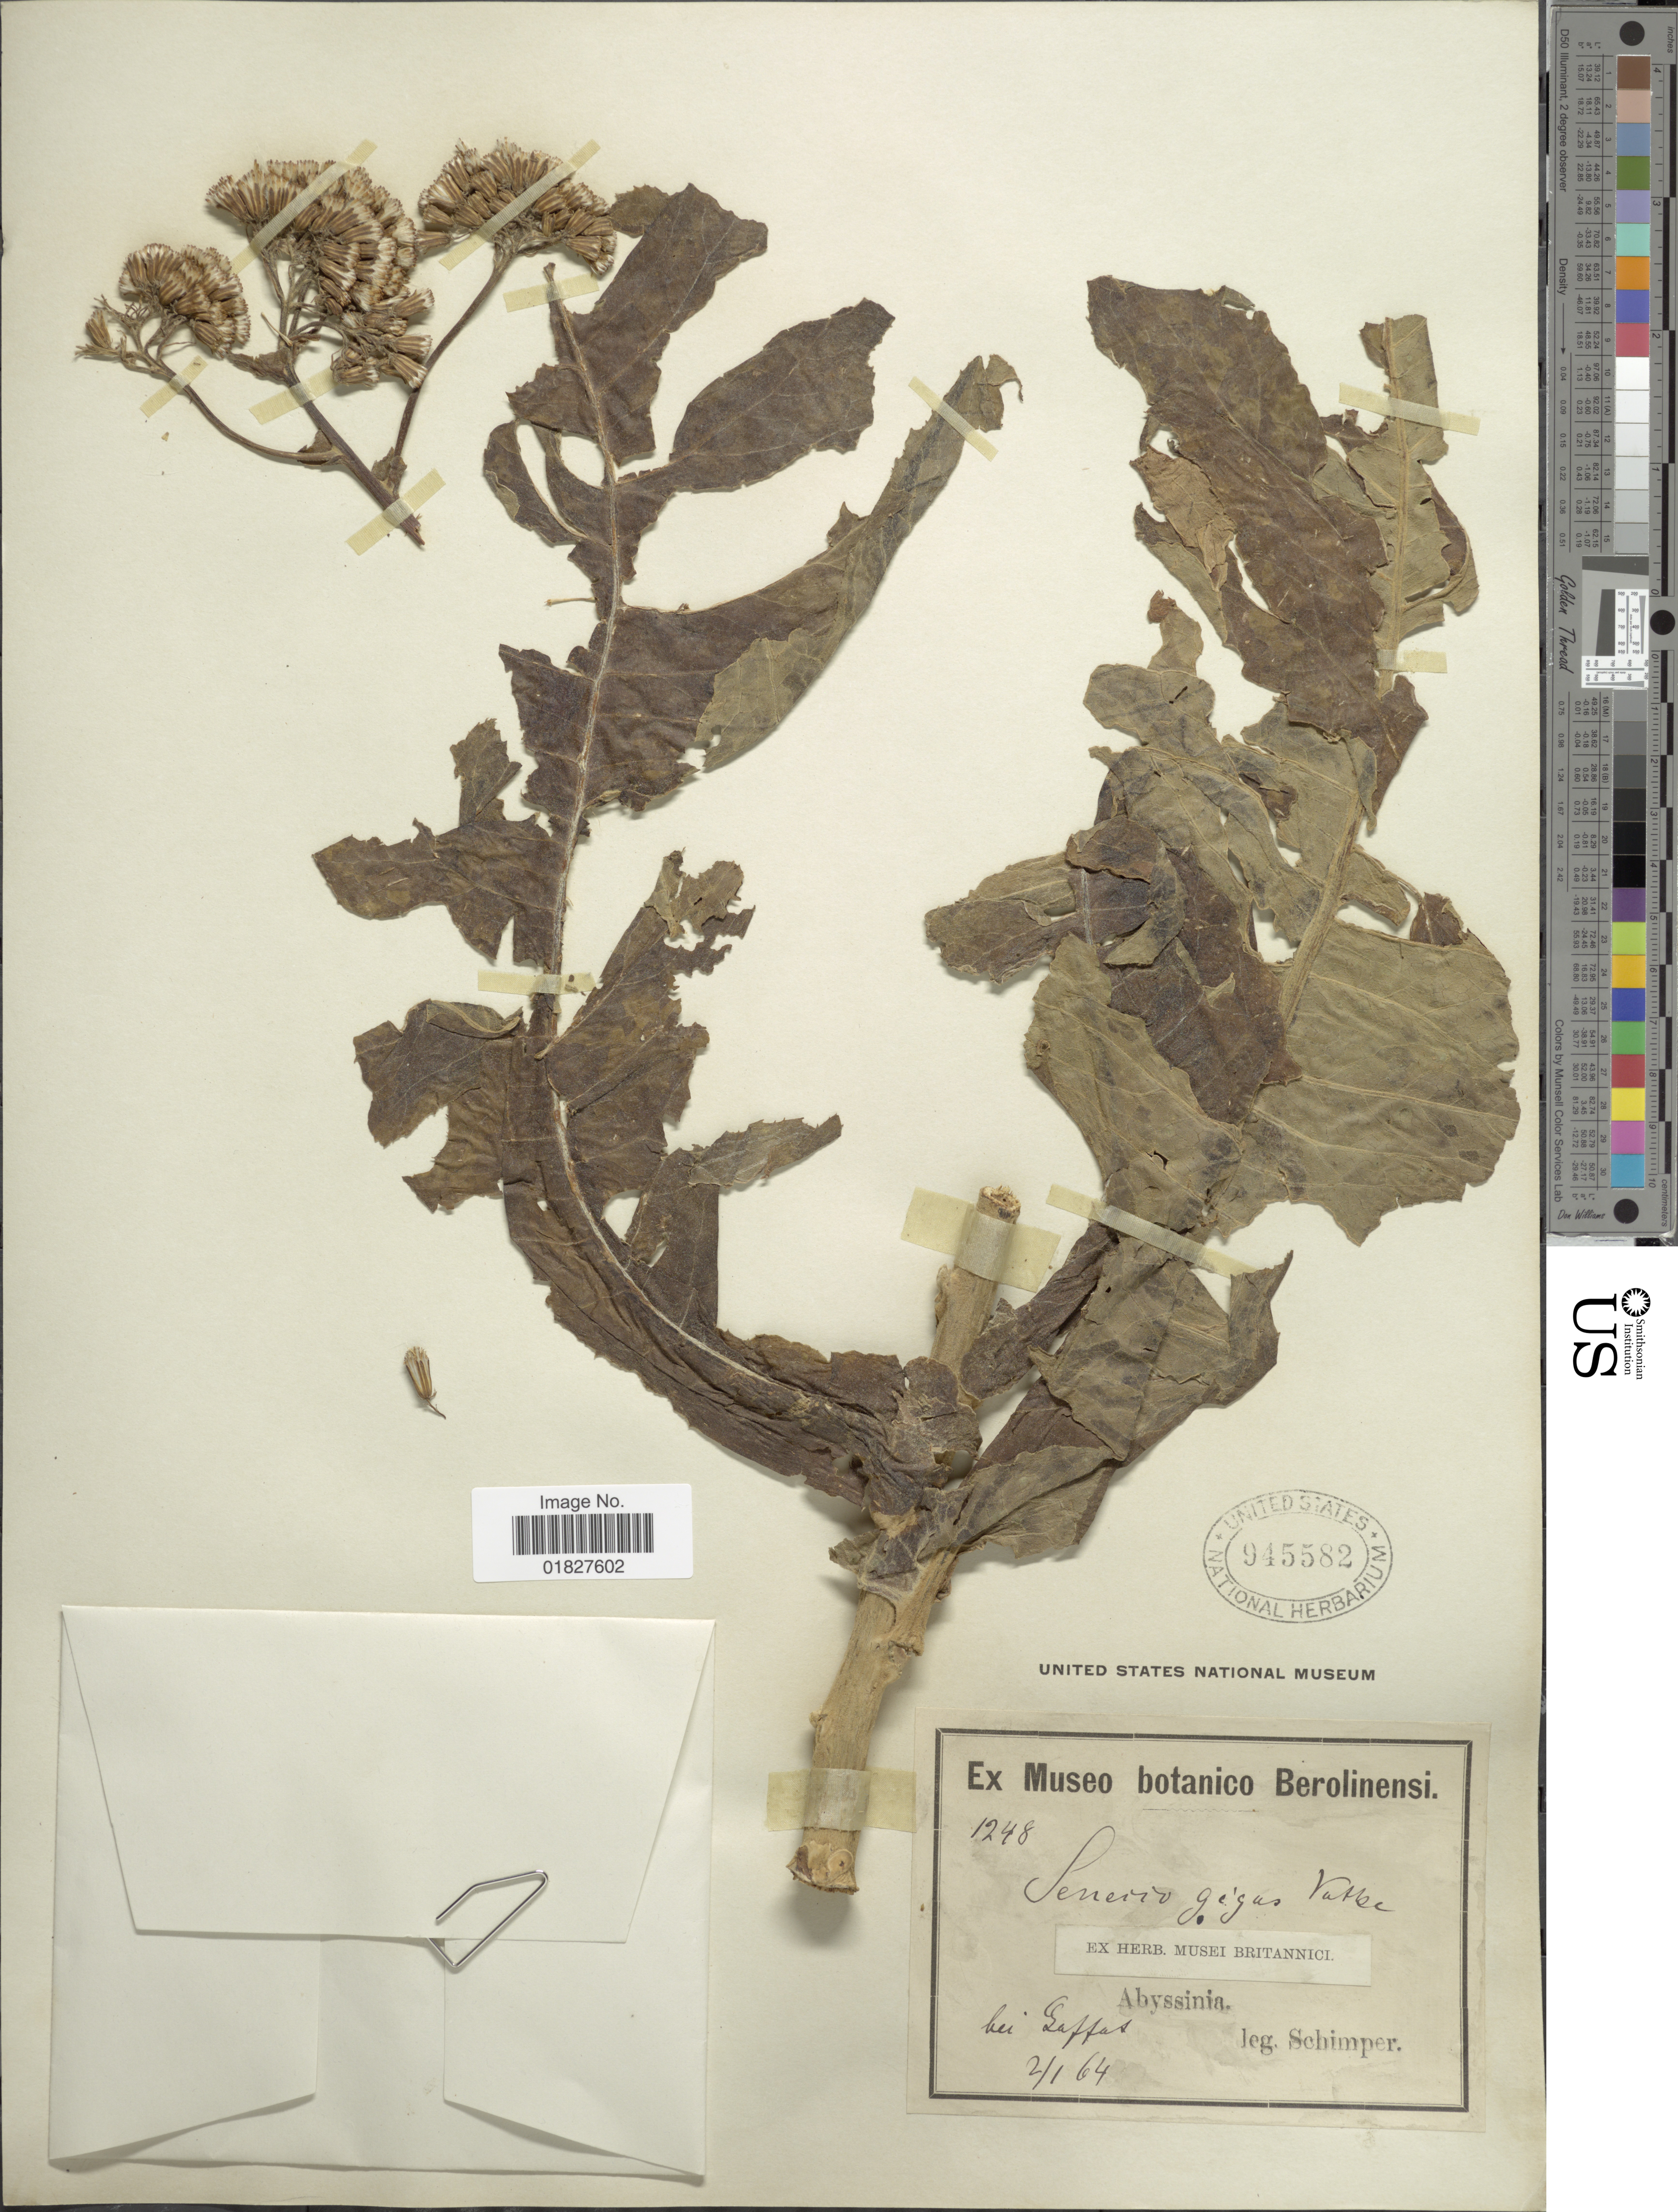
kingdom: Plantae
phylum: Tracheophyta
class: Magnoliopsida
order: Asterales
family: Asteraceae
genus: Solanecio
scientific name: Solanecio angulatus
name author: (Vahl) C. Jeffrey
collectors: -. Schimper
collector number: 1248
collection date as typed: Transcribed d/m/y: 2/1/64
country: Eritrea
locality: Abyssinia bei Gaffas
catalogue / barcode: US 945582